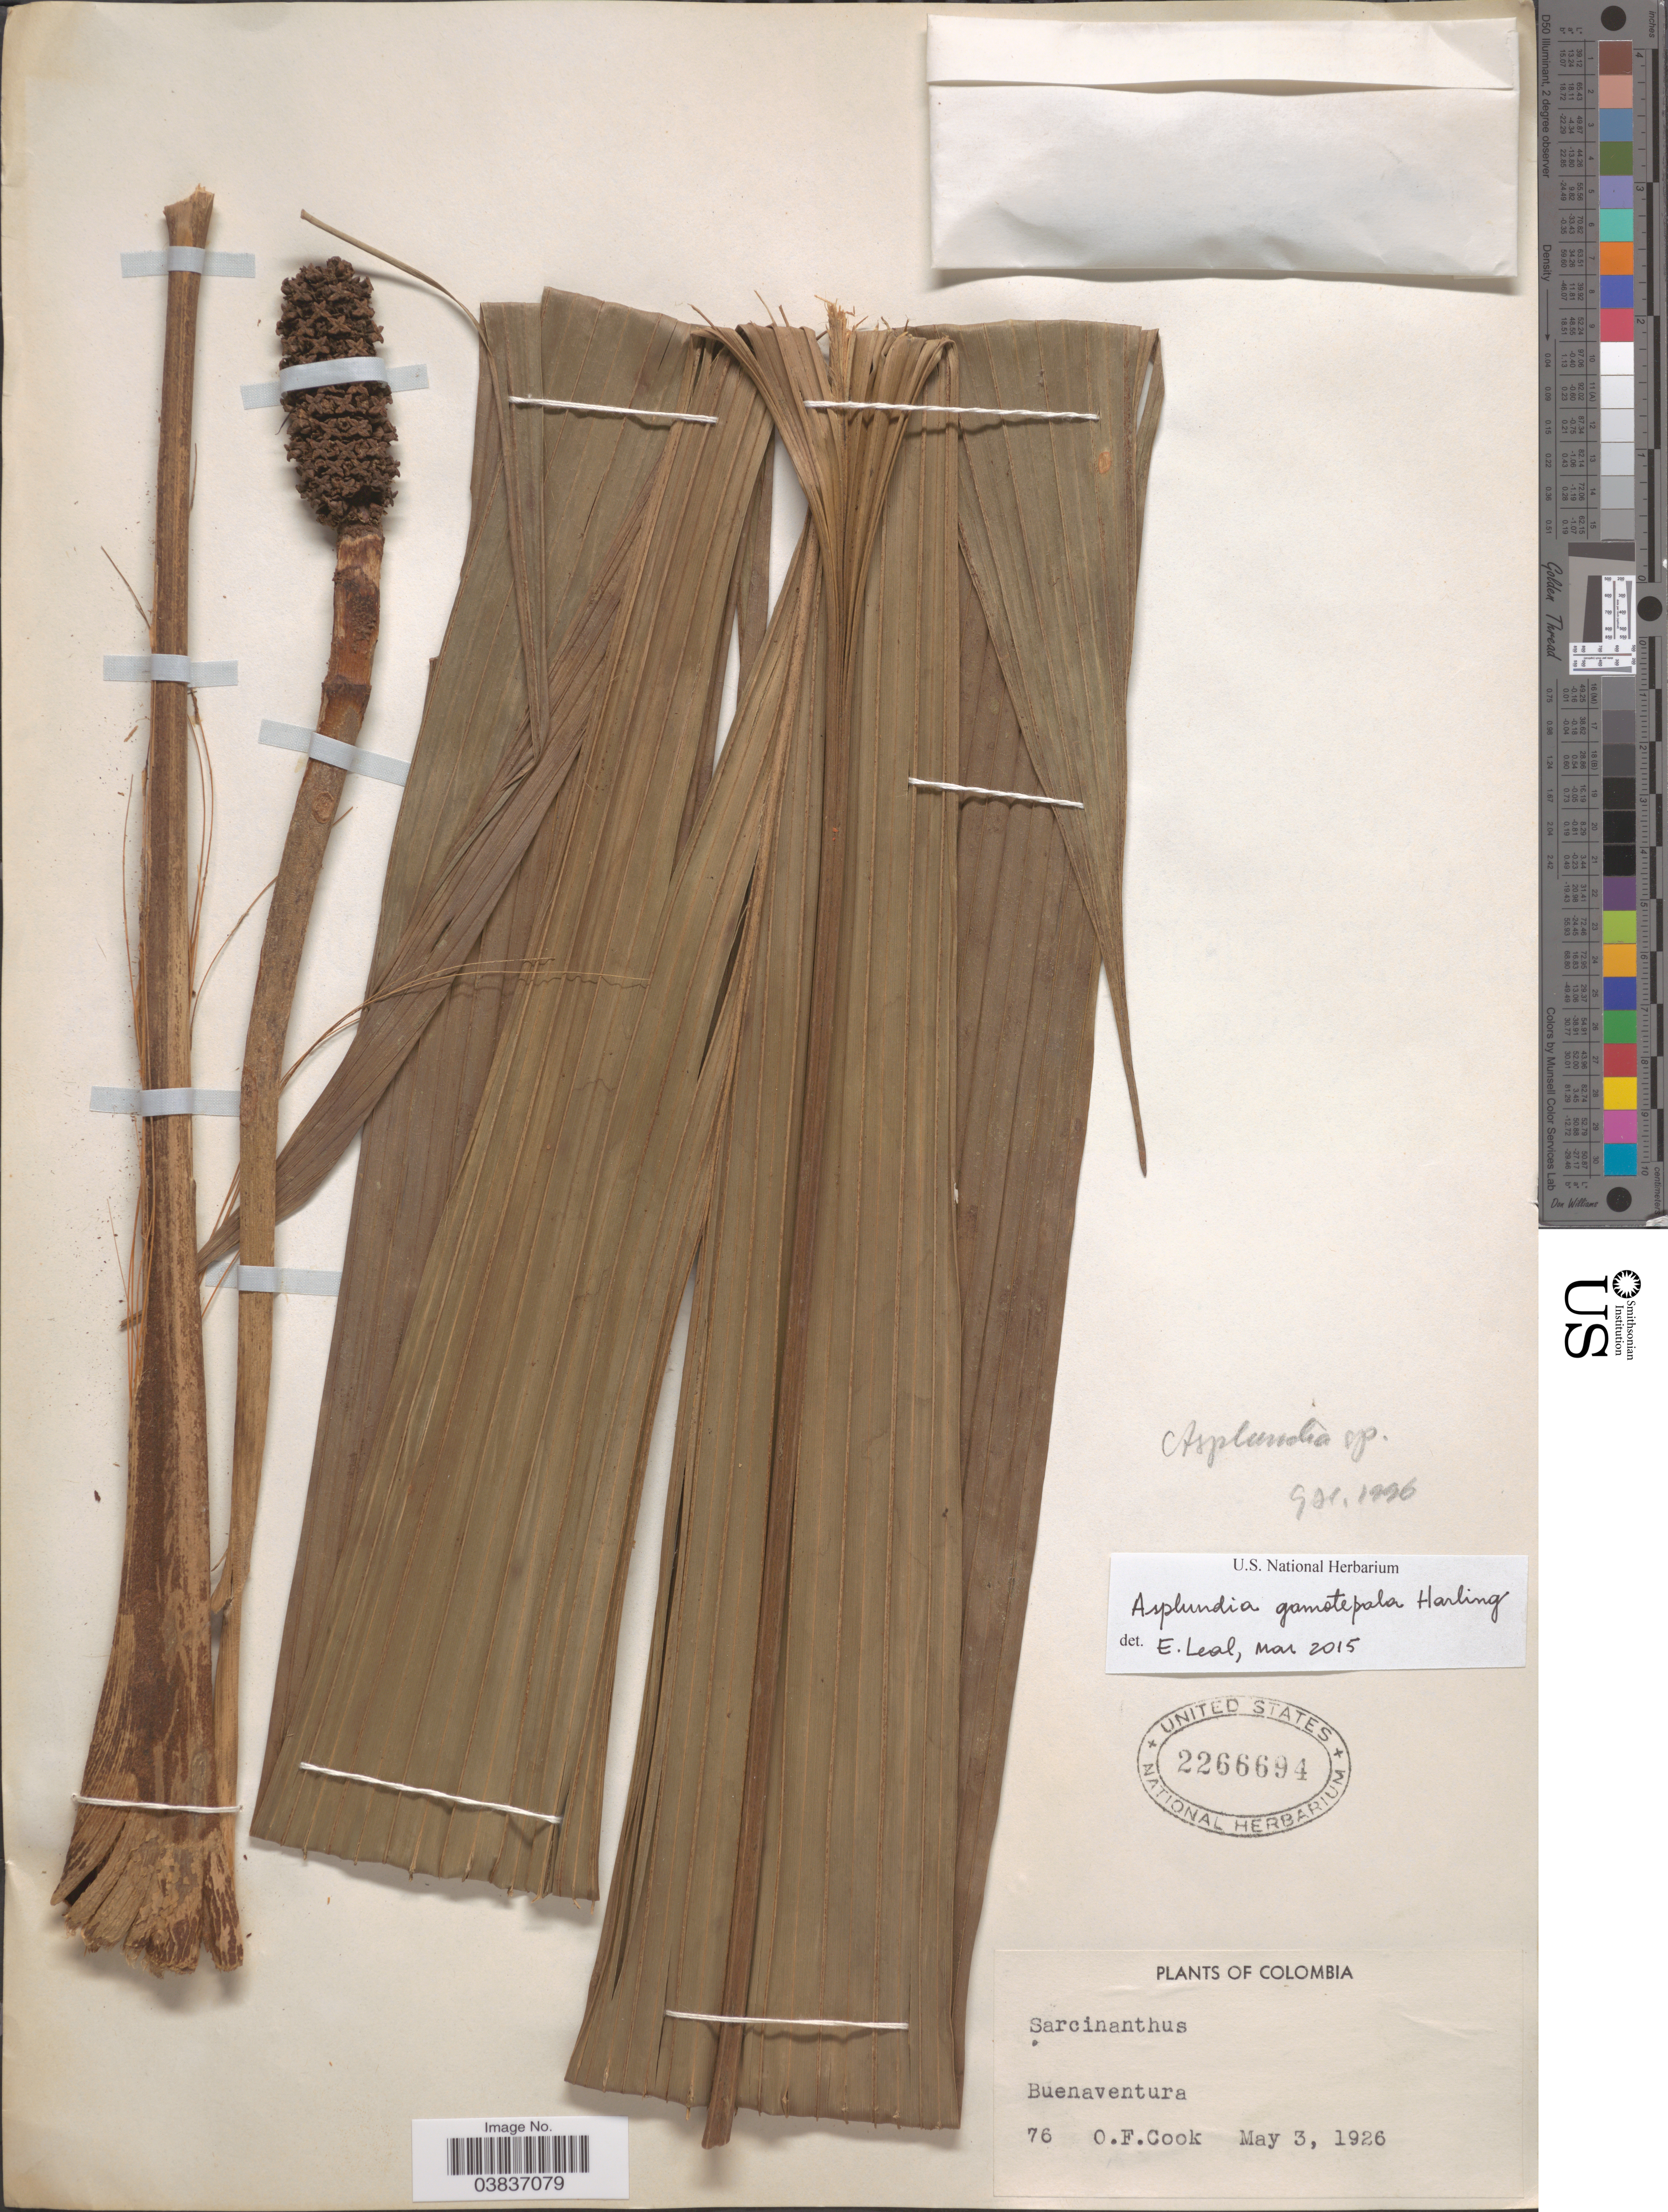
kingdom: Plantae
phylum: Tracheophyta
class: Liliopsida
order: Pandanales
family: Cyclanthaceae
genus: Asplundia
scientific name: Asplundia gamotepala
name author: Harling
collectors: O. F. Cook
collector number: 76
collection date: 1926-05-03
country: Colombia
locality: Buenaventura.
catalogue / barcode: US 2266694